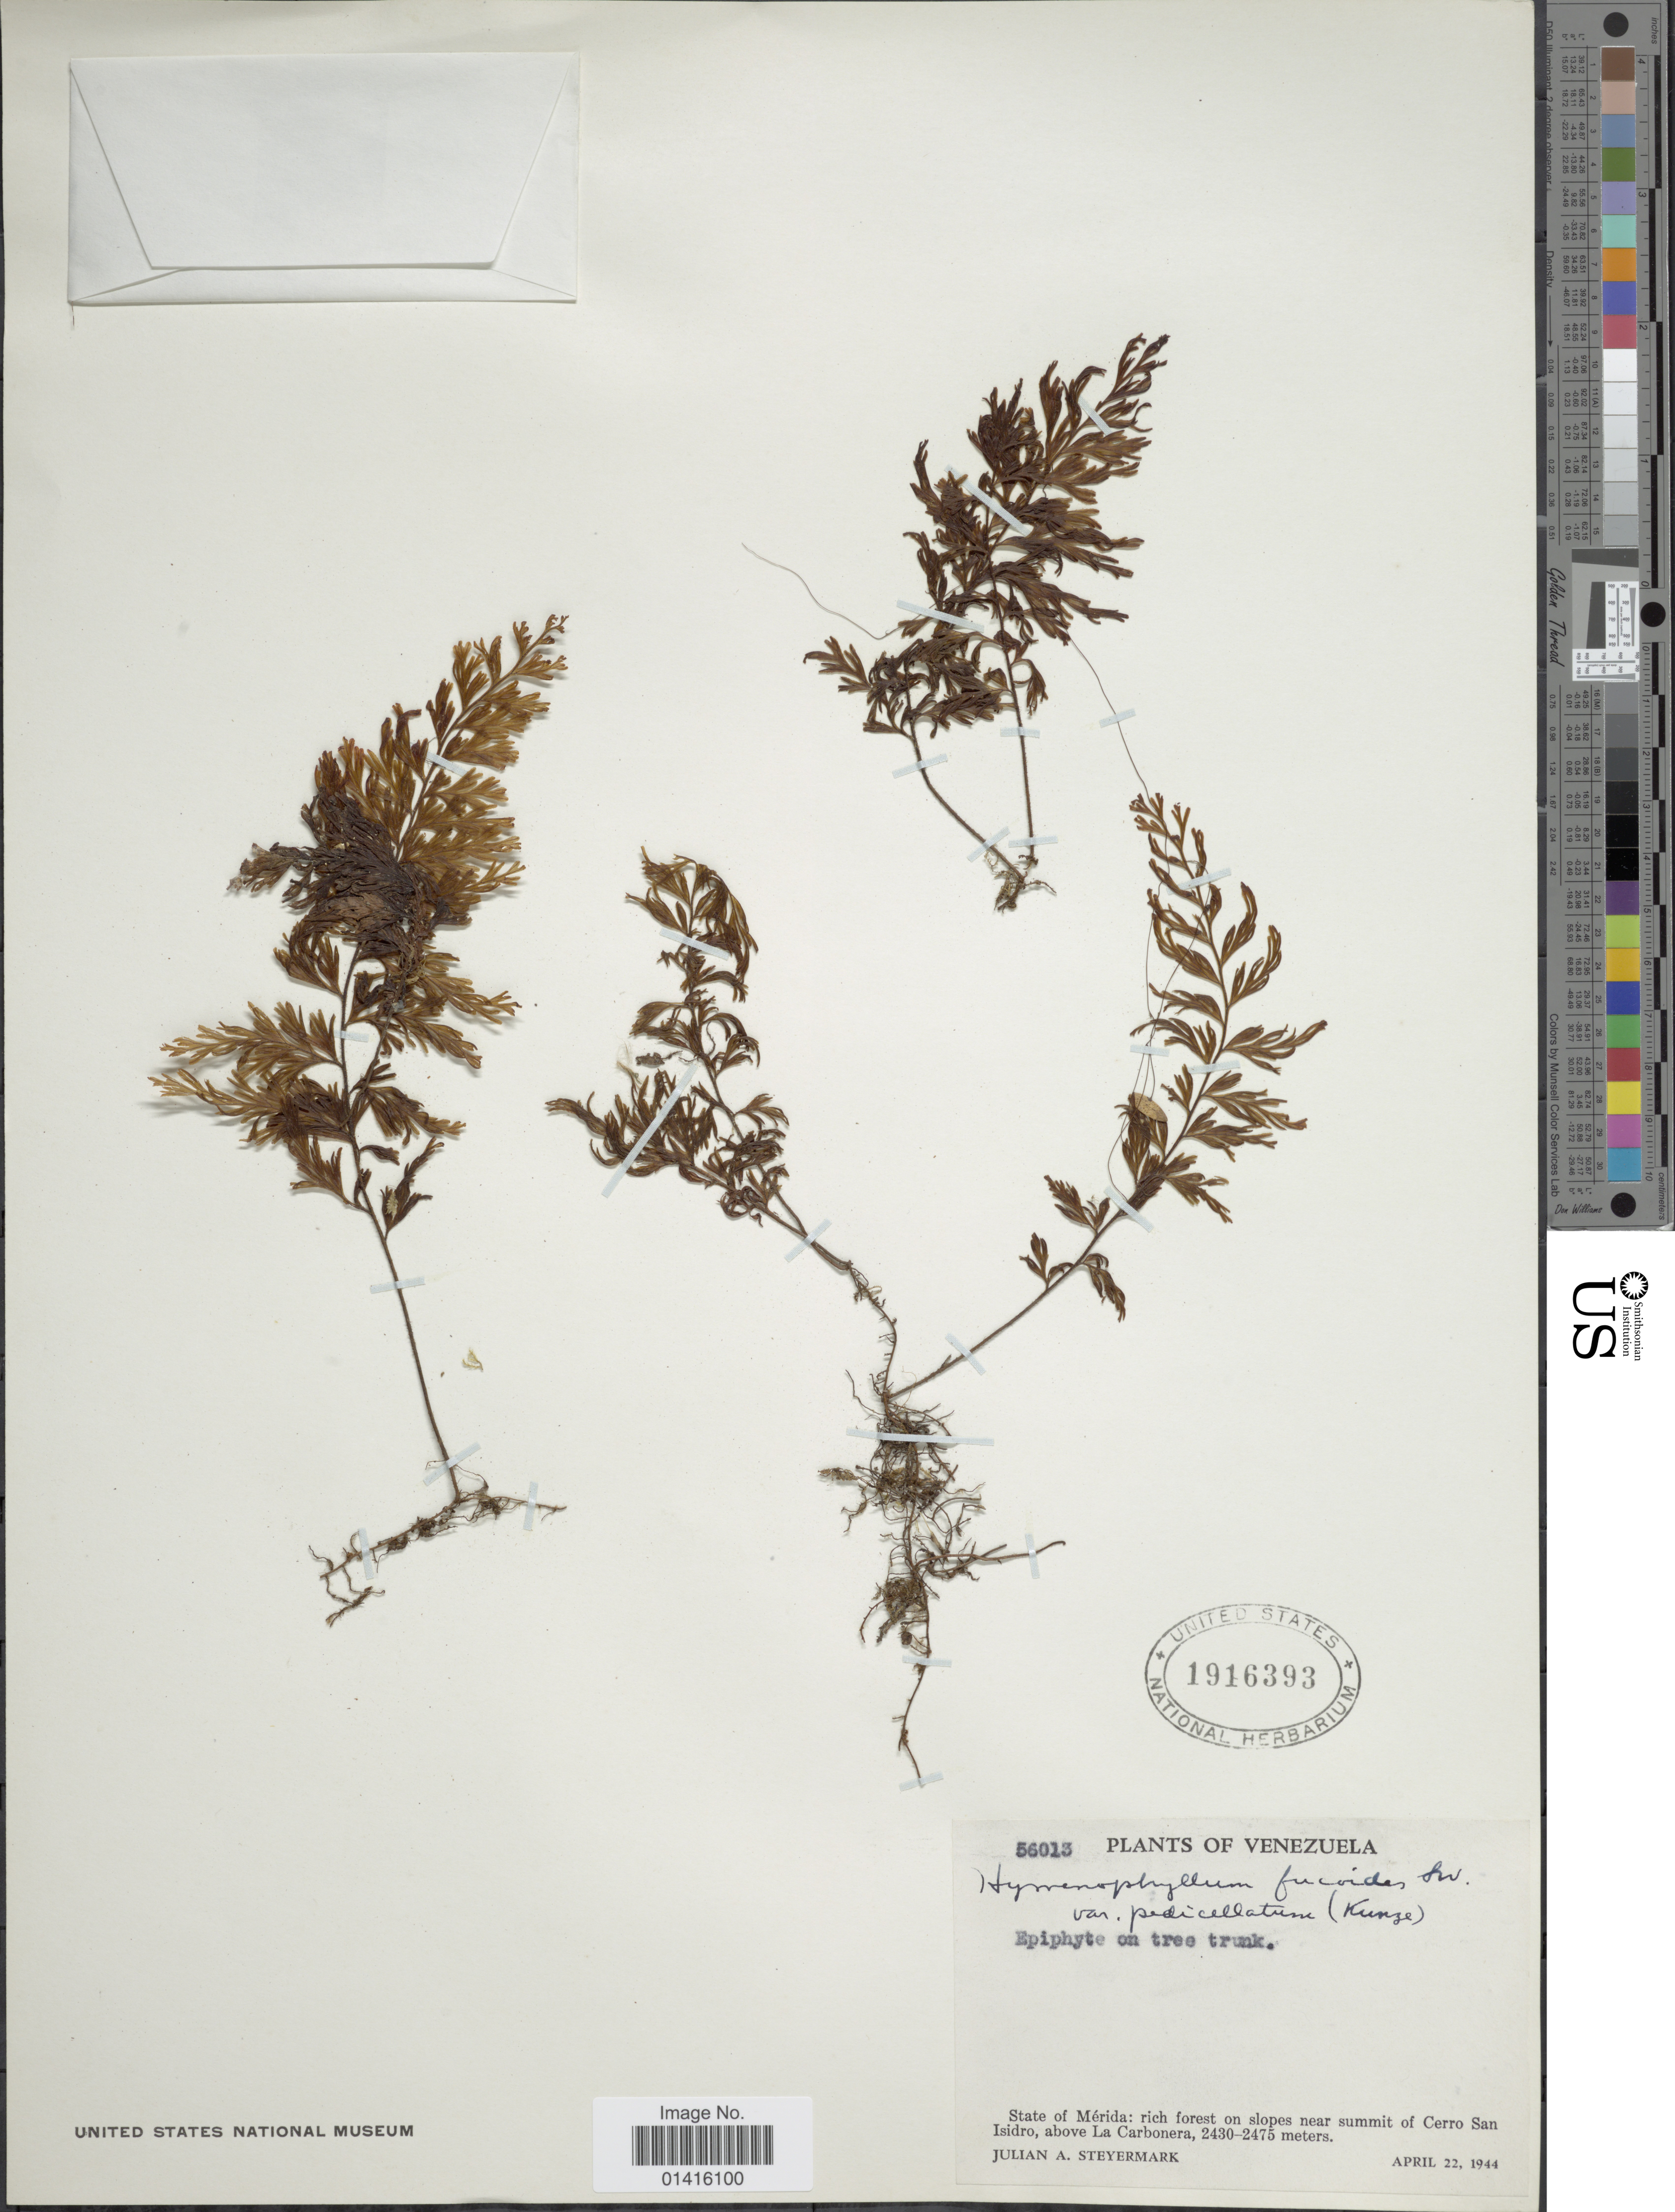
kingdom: Plantae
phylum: Tracheophyta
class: Polypodiopsida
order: Hymenophyllales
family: Hymenophyllaceae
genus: Hymenophyllum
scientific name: Hymenophyllum fucoides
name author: (Sw.) Sw.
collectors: J. Steyermark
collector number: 56013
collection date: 1944-04-22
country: Venezuela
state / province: Mérida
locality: State of Mérida: rich forest on slopes near summit of Cerro San Isidro, above La Carbonera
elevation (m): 2430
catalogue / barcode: US 1916393